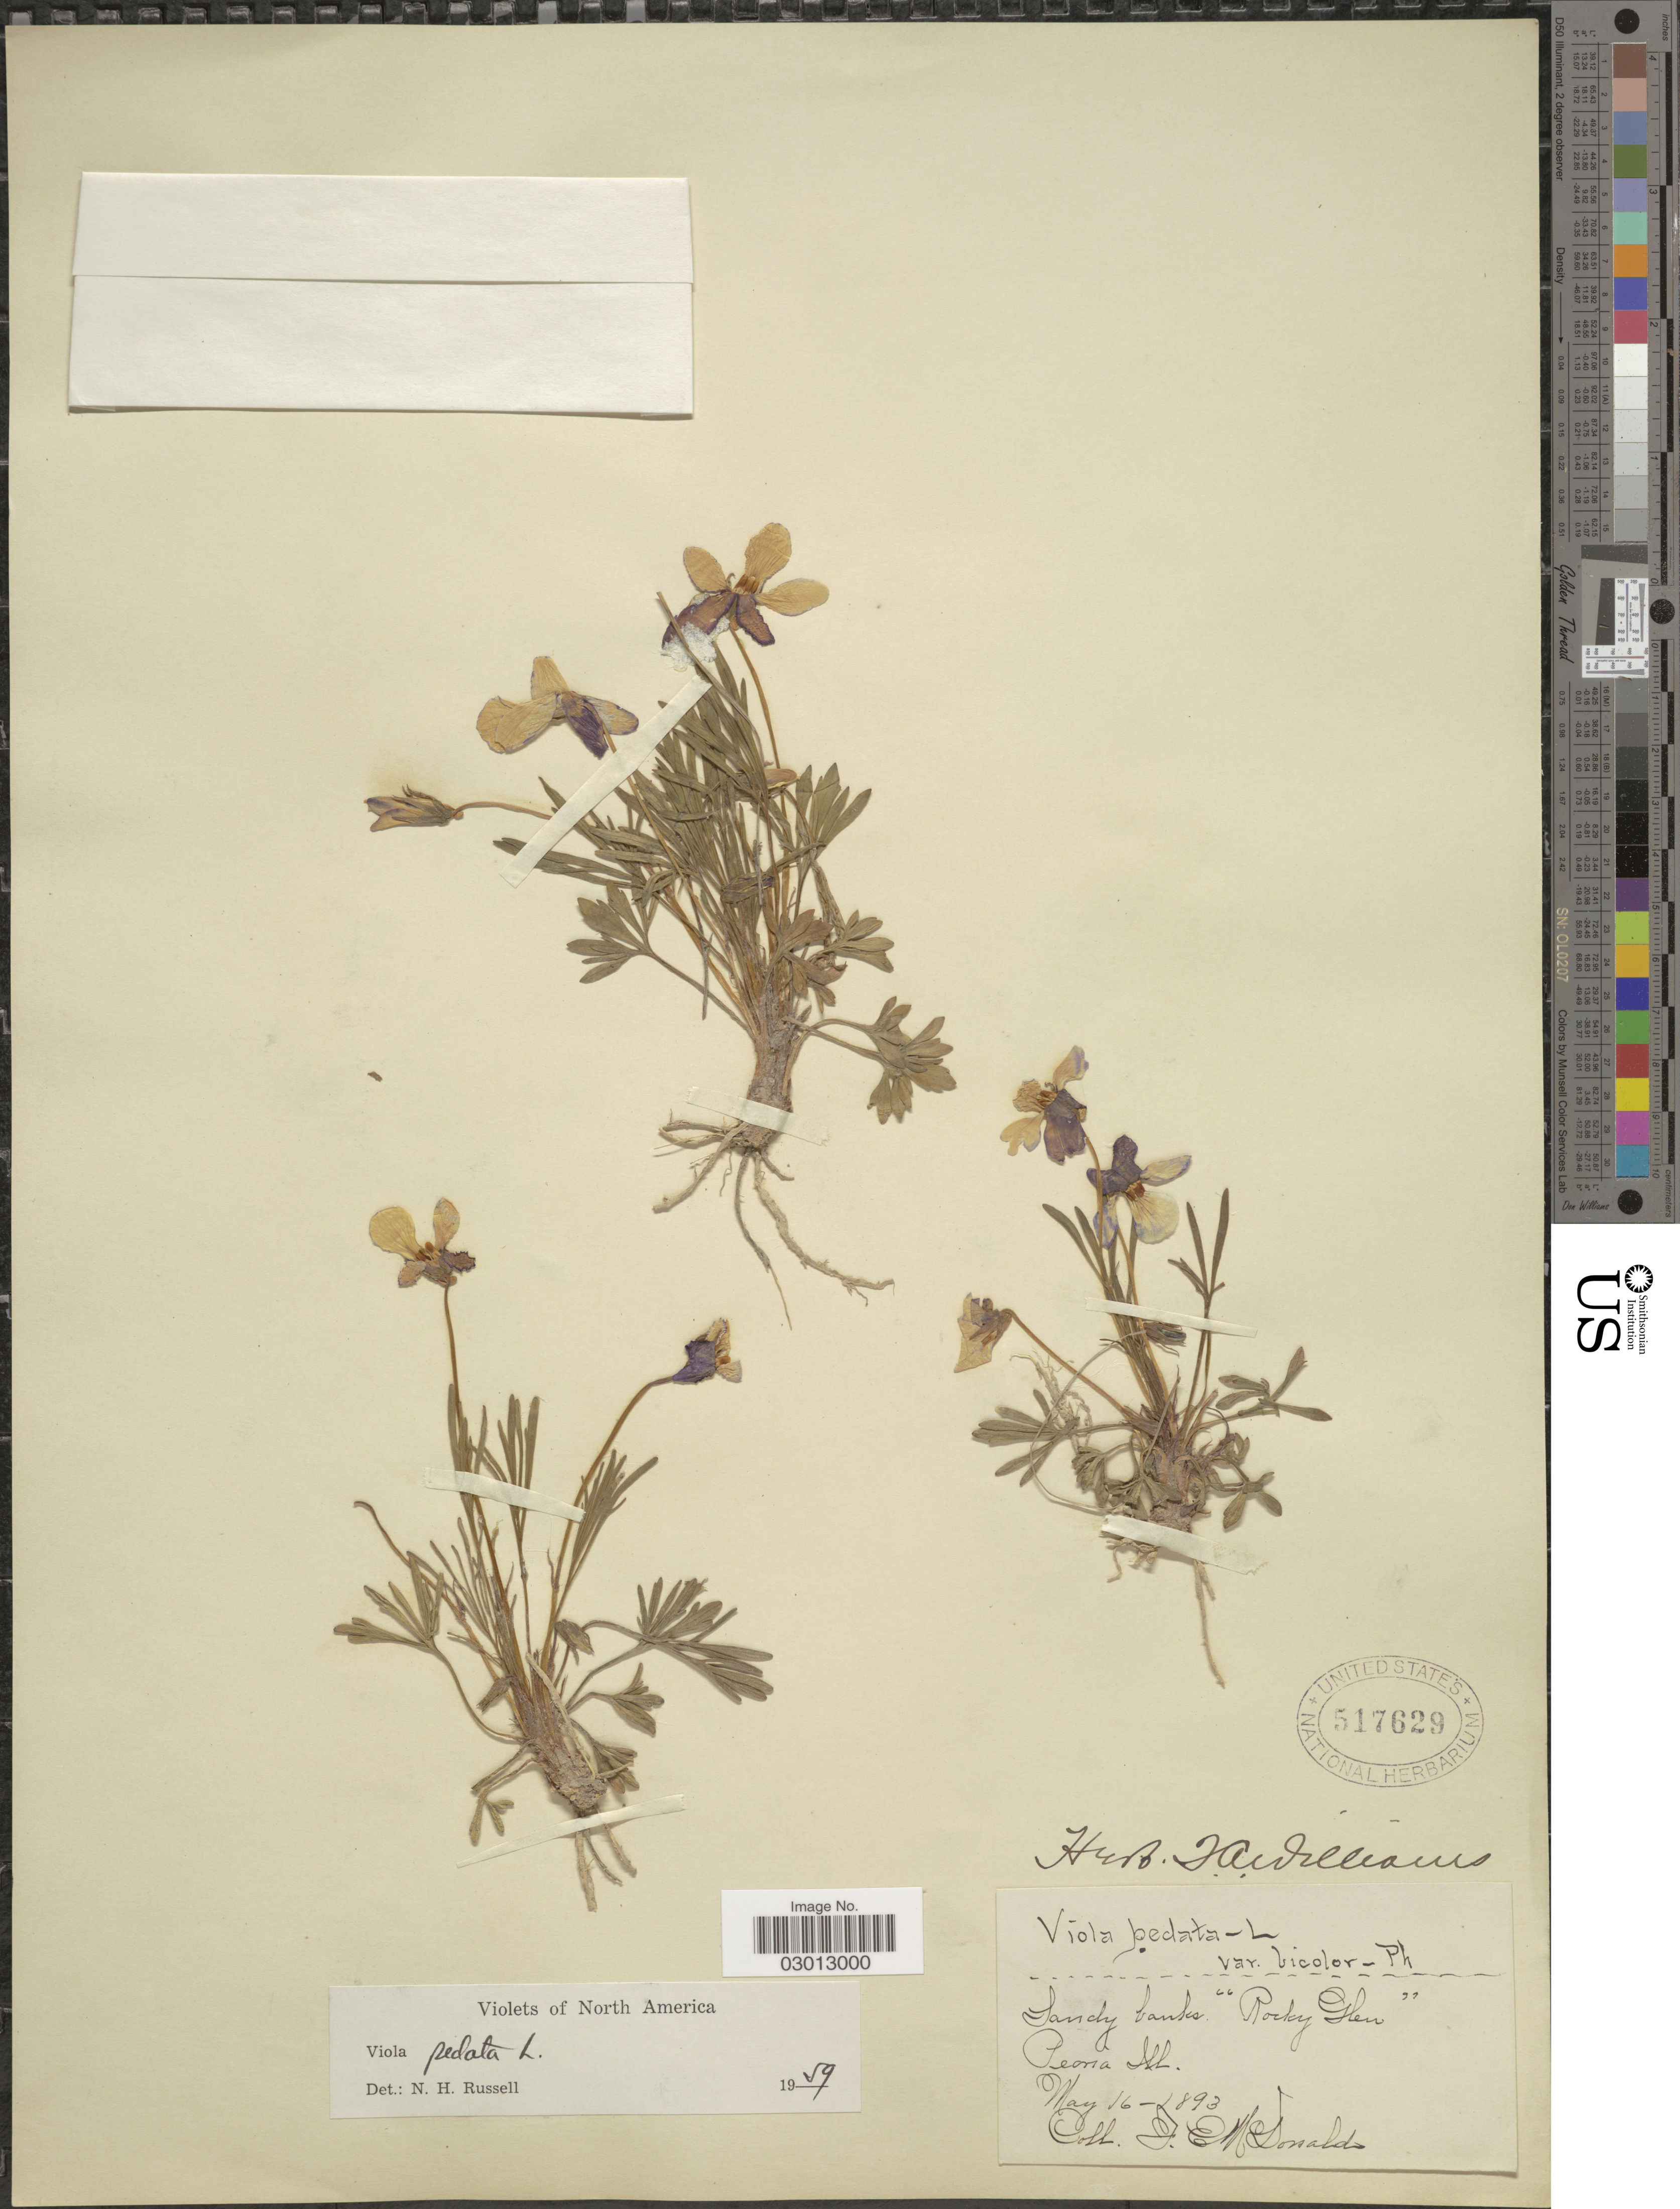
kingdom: Plantae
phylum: Tracheophyta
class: Magnoliopsida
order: Malpighiales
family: Violaceae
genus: Viola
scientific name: Viola pedata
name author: L.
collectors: F. E. McDonald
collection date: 1893-05-16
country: United States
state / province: Illinois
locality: Sandy banks "Rocky Glen". Peoria Ill.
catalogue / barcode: US 517629